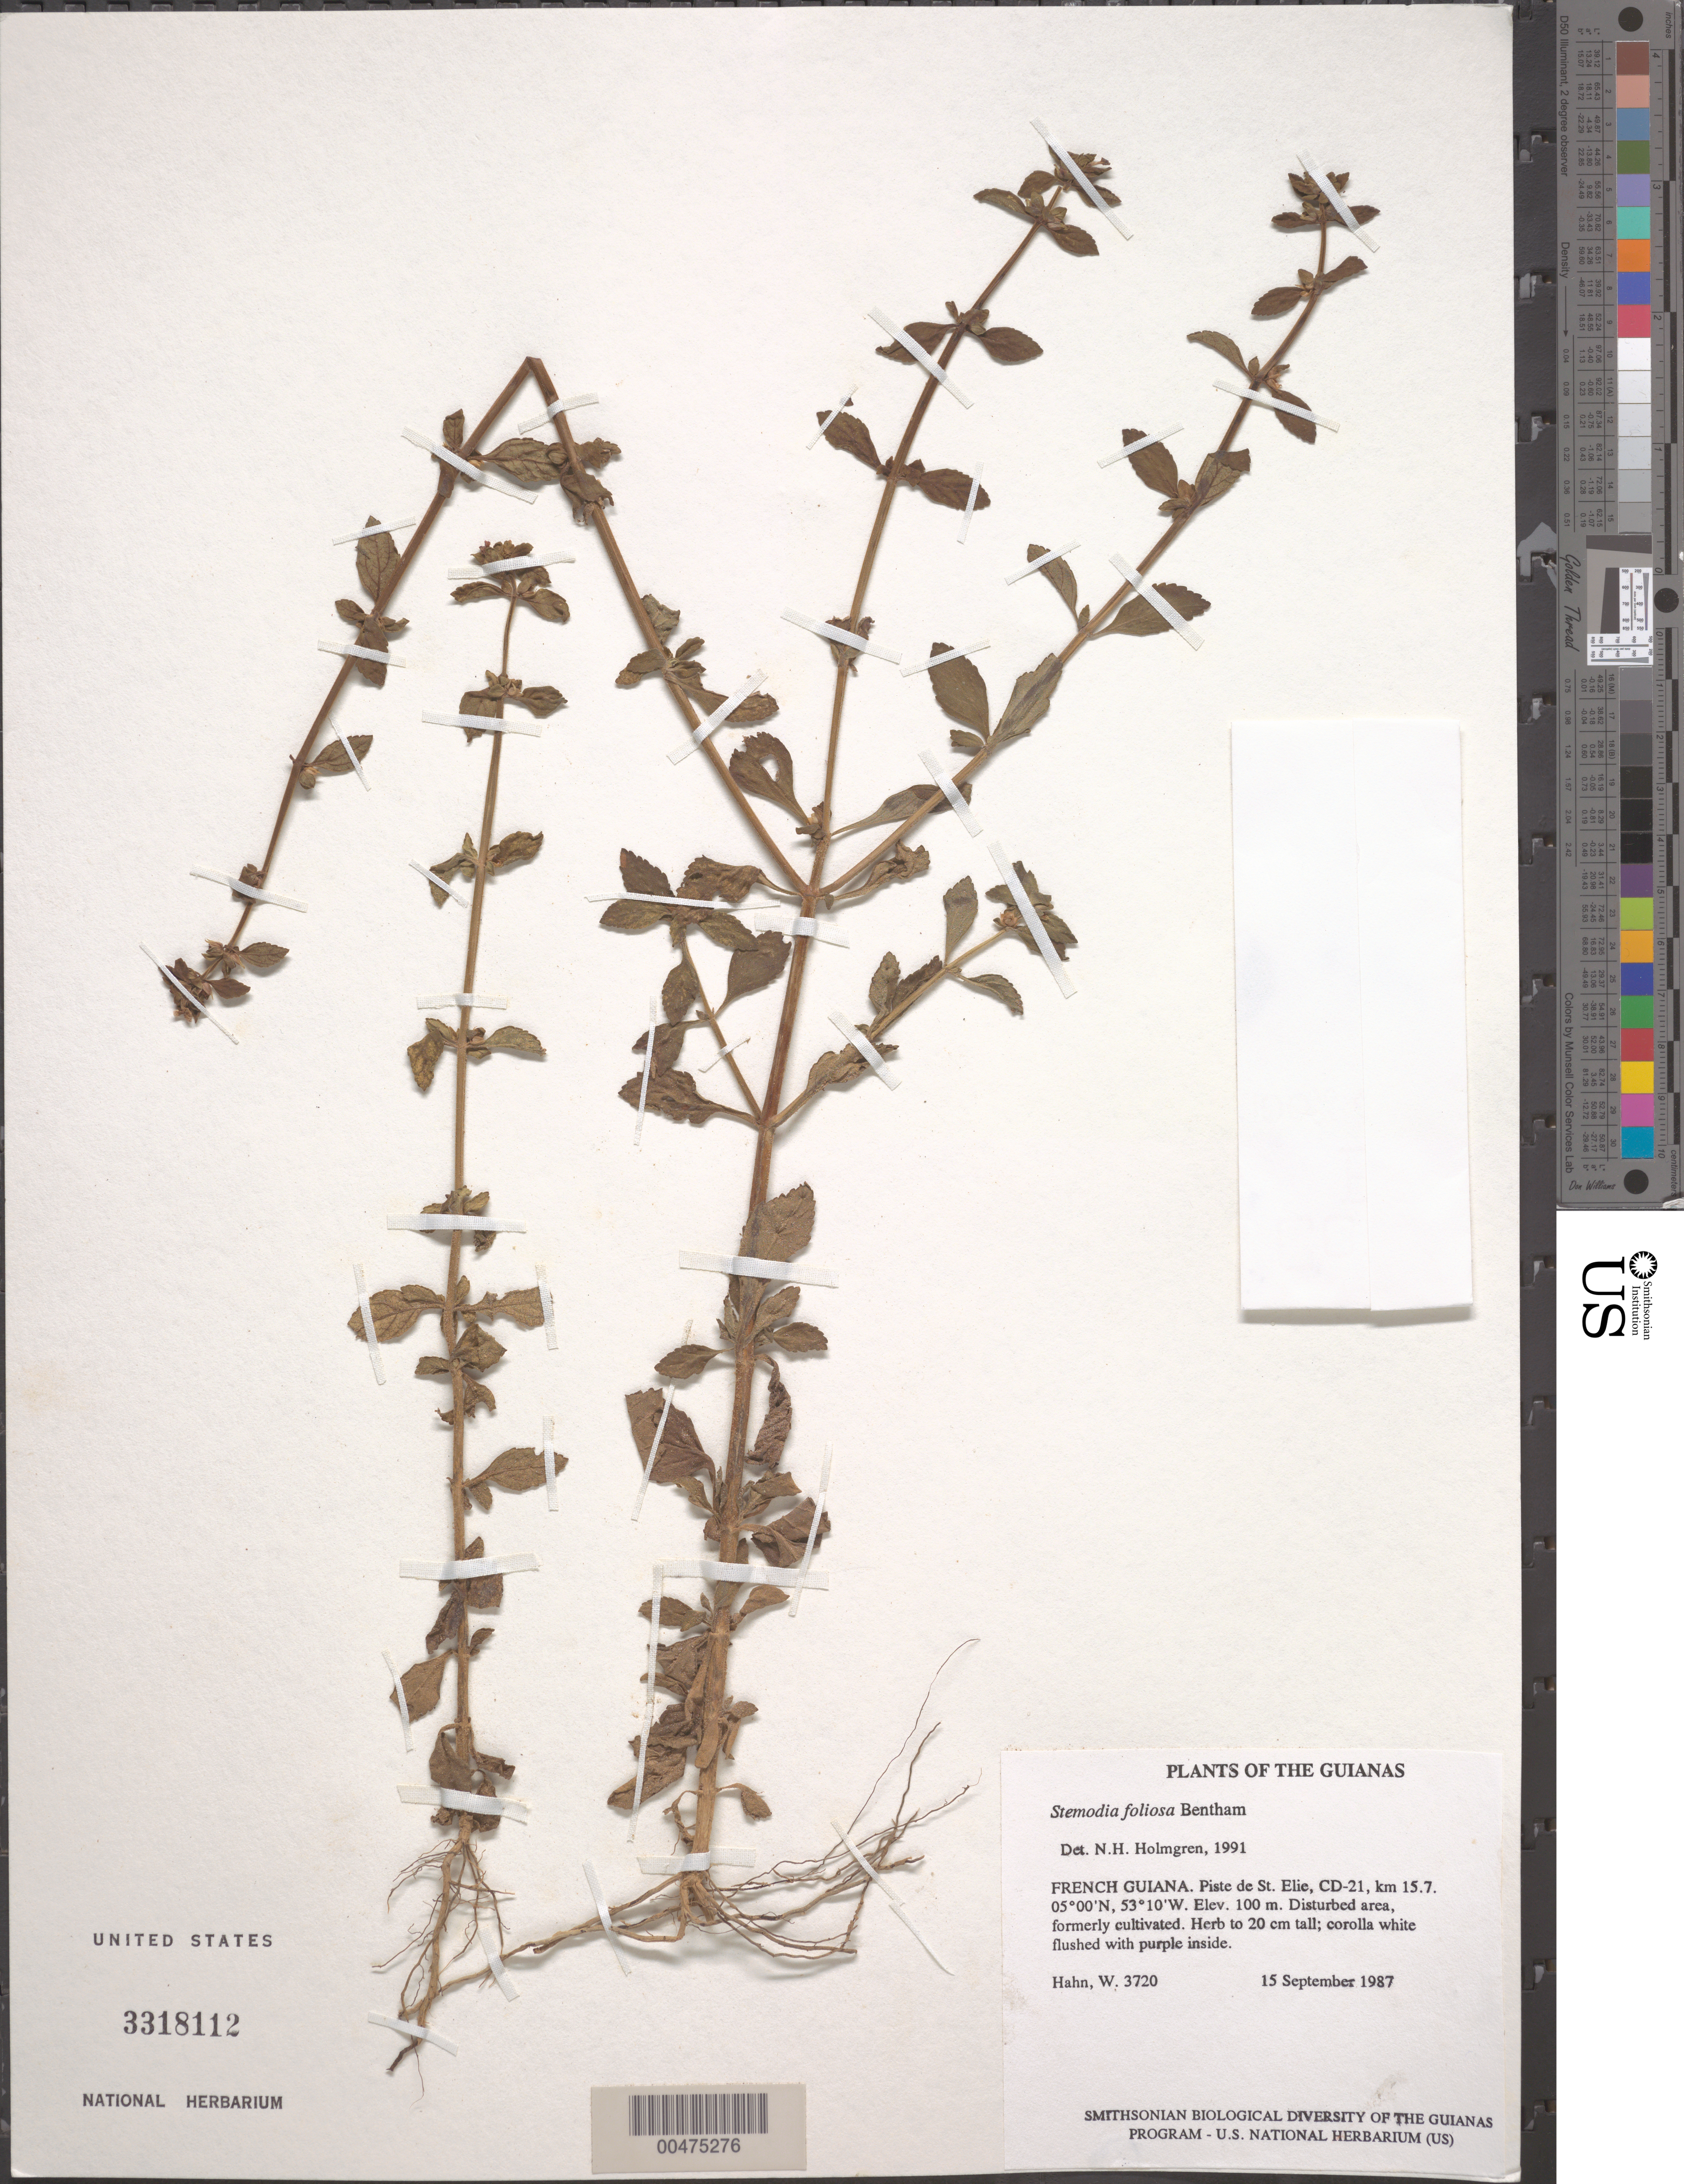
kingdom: Plantae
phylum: Tracheophyta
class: Magnoliopsida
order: Lamiales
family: Plantaginaceae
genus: Stemodia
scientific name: Stemodia foliosa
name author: Benth.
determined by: Holmgren, N. H., (NY), New York Botanical Garden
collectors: W. Hahn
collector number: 3720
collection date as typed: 15 September 1987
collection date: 1987-09-15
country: French Guiana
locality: Piste de St. Elie, CD-21, km 15.7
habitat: Disturbed area, formerly cultivated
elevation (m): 100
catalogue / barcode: US 3318112